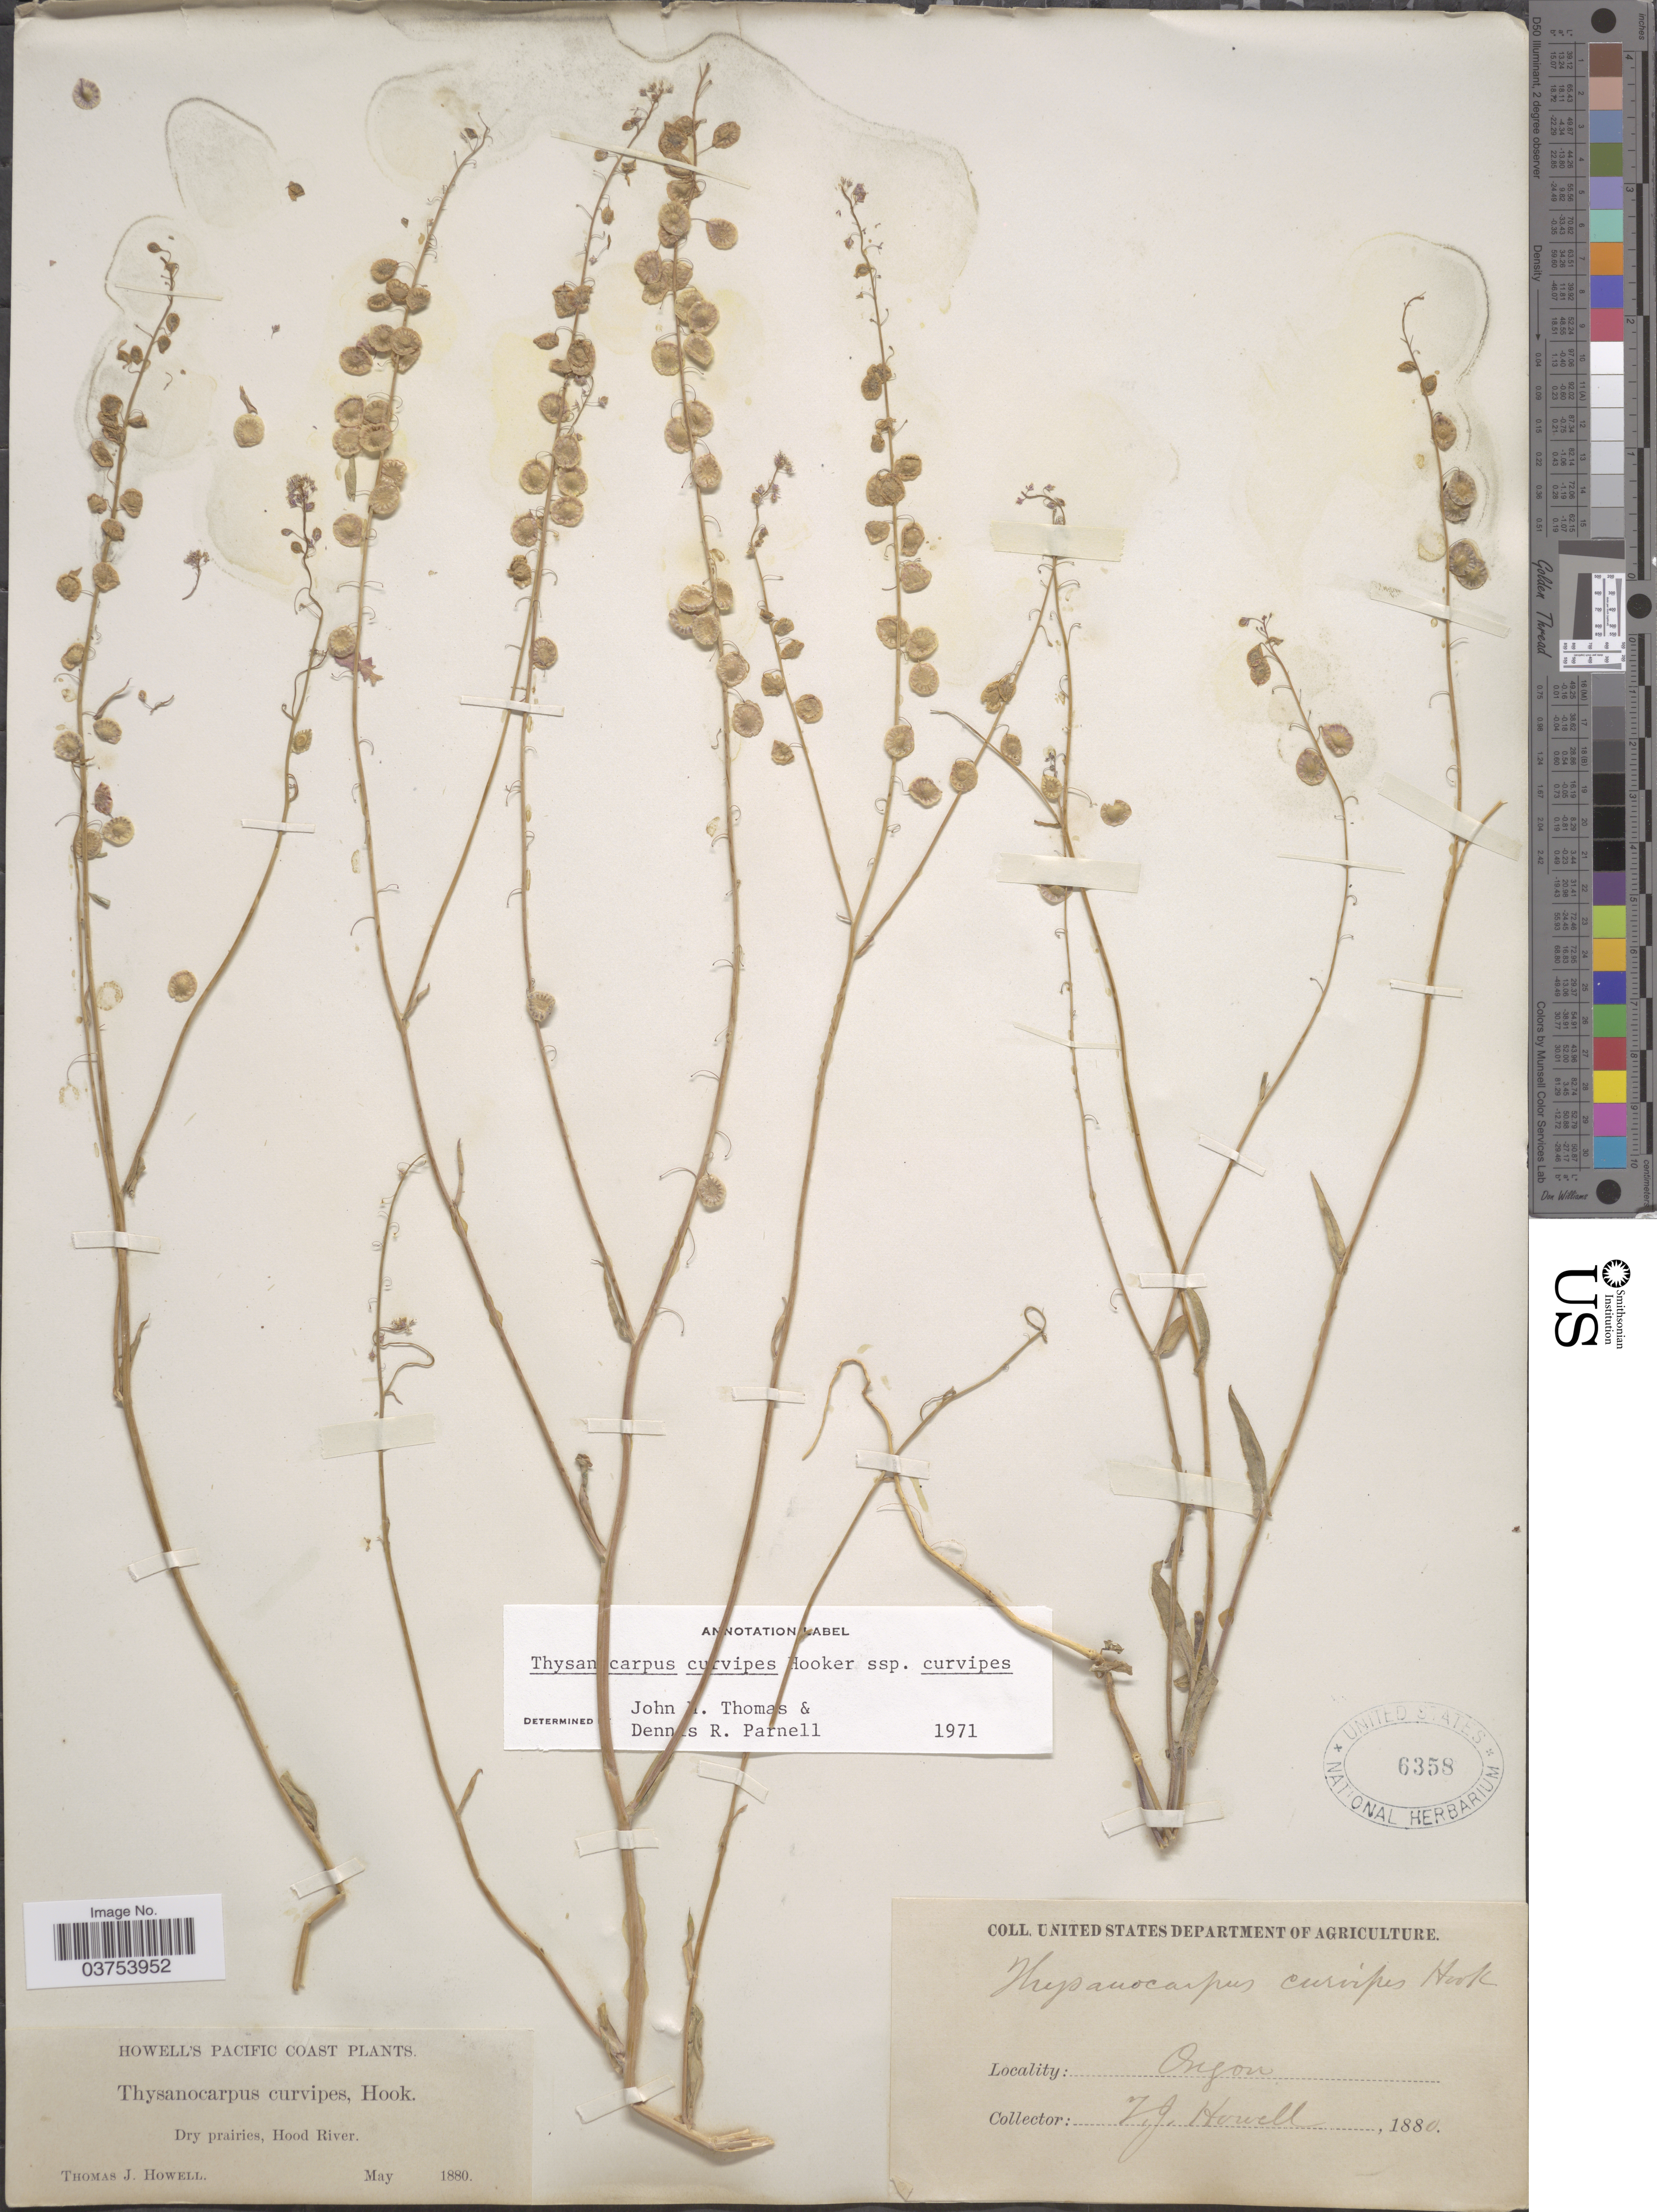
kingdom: Plantae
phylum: Tracheophyta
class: Magnoliopsida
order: Brassicales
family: Brassicaceae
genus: Thysanocarpus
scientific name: Thysanocarpus curvipes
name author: Hook.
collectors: T. J. Howell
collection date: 1880-05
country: United States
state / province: Oregon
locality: Pacific Coast. Hood River.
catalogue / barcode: US 6358